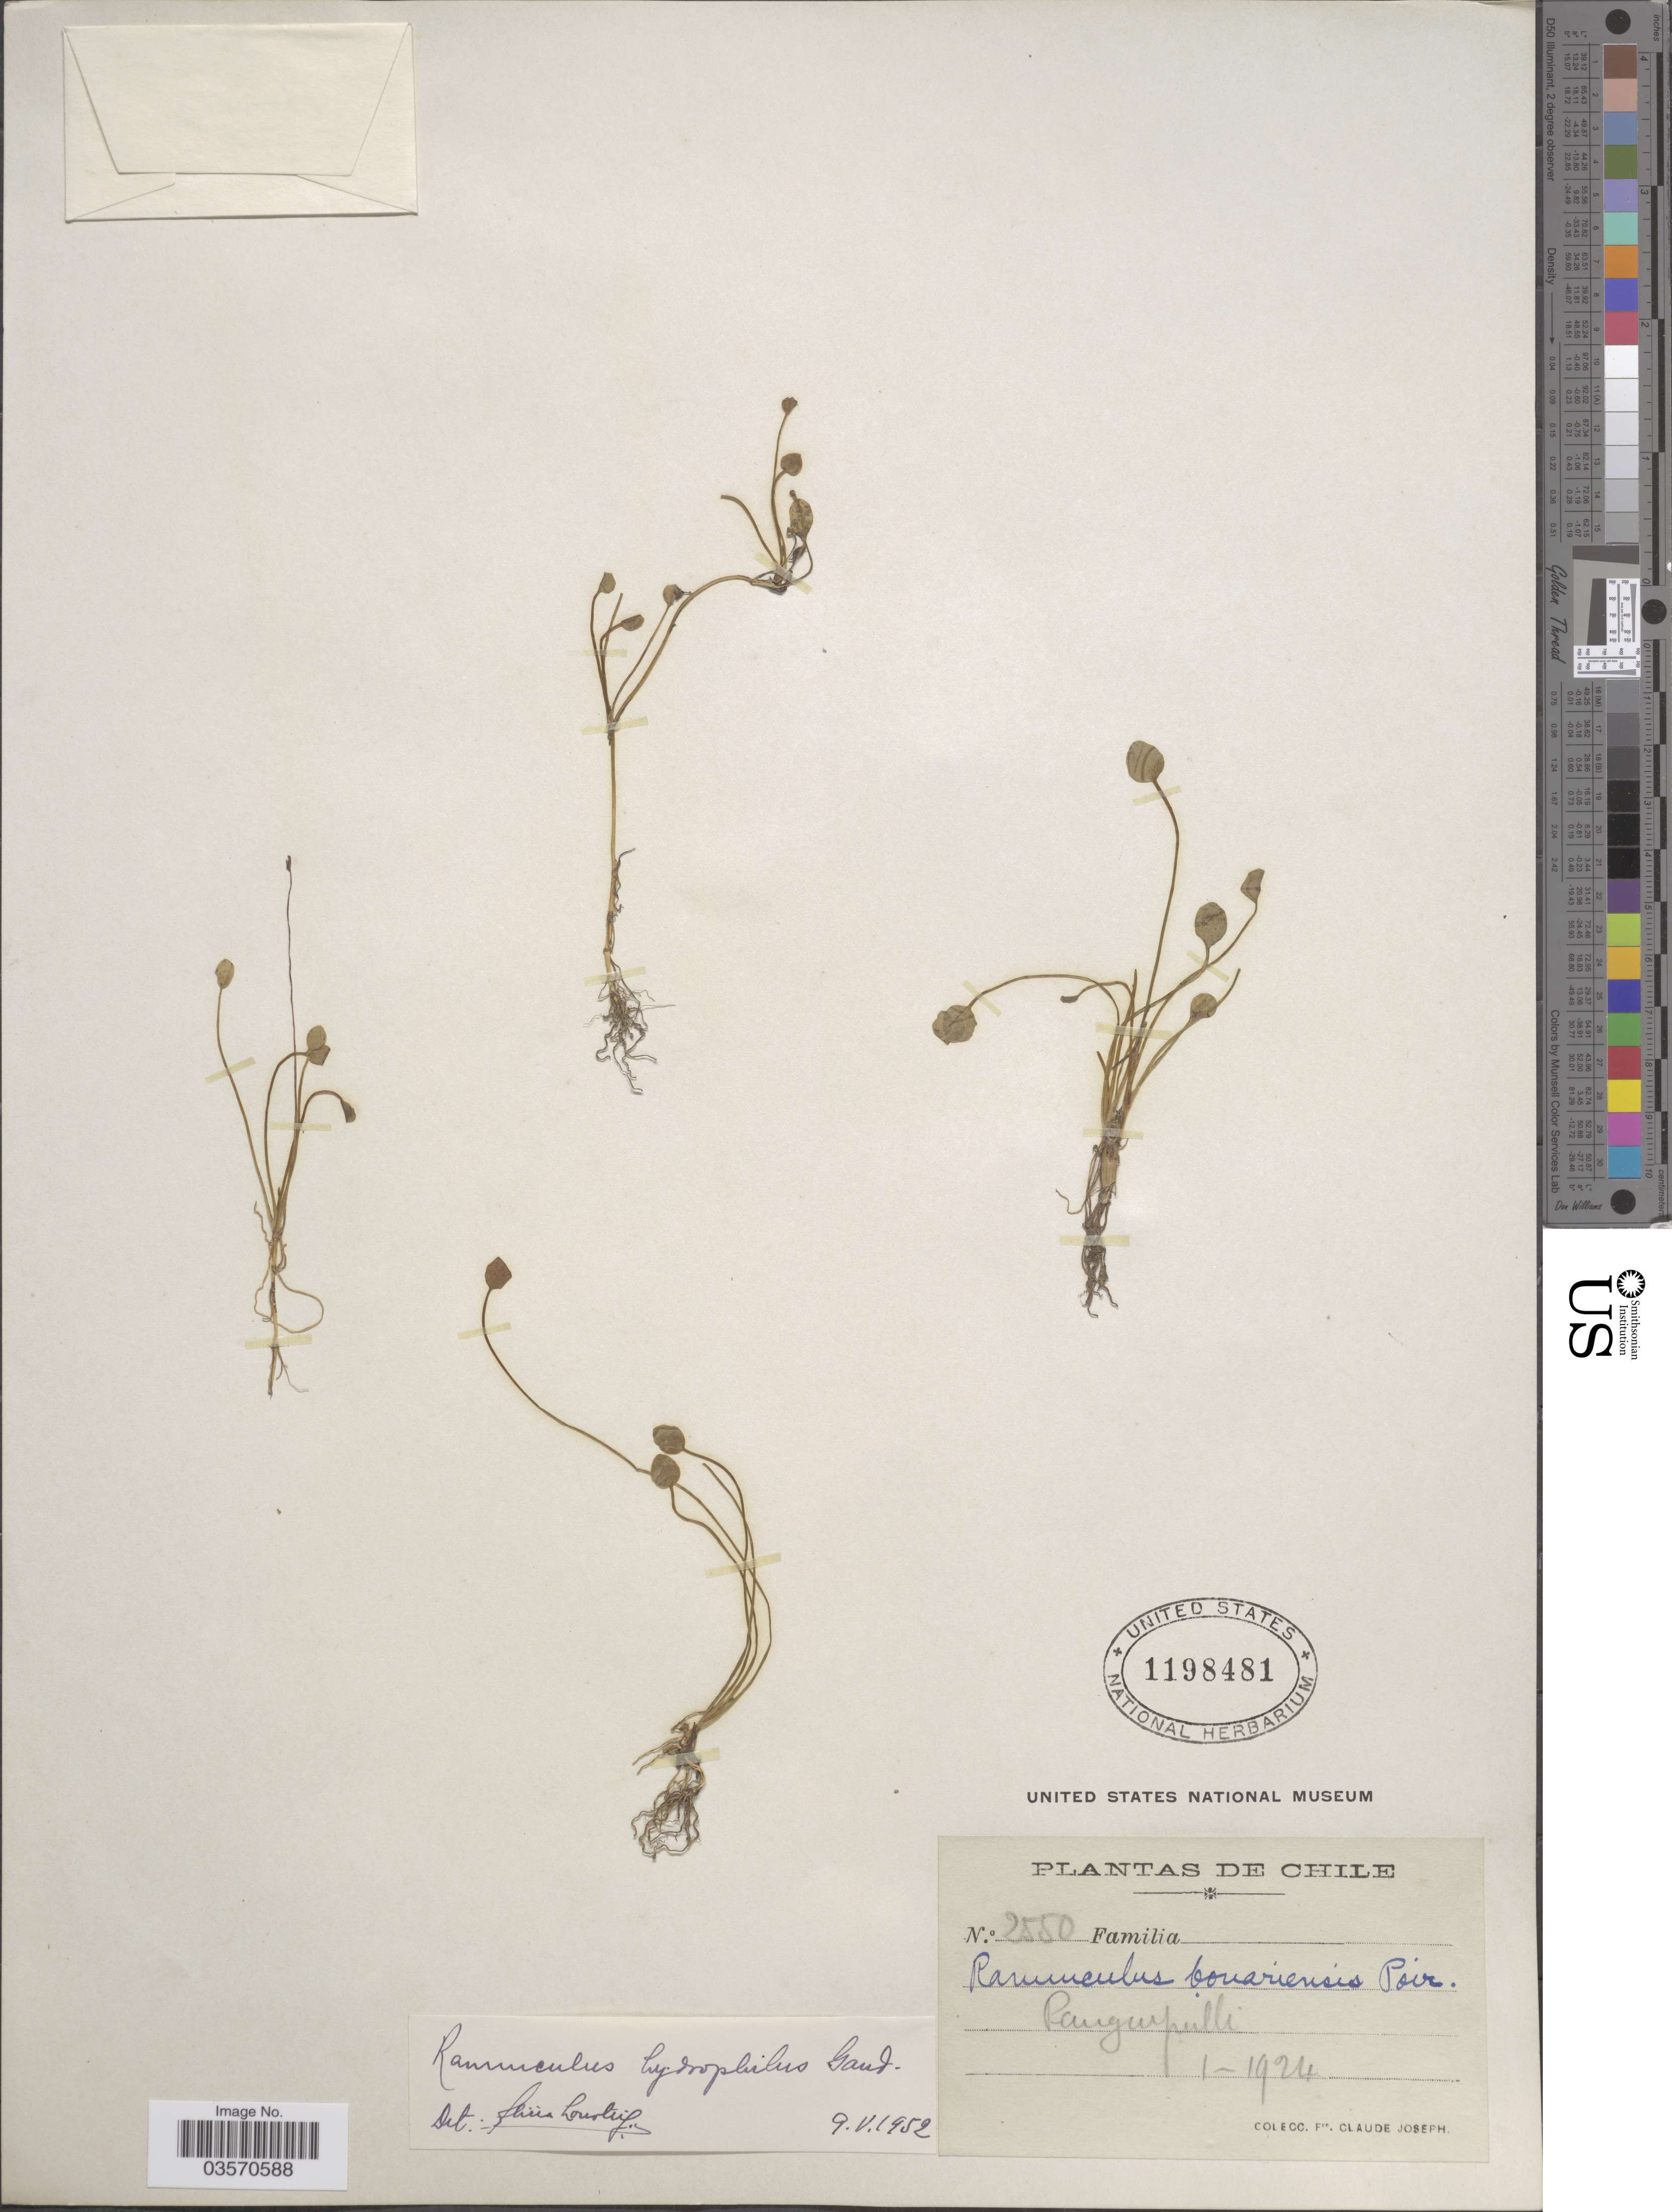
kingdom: Plantae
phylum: Tracheophyta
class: Magnoliopsida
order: Ranunculales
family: Ranunculaceae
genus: Ranunculus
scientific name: Ranunculus hydrophilus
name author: Bunge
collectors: Bro. Claude-Joseph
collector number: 2550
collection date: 1924-01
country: Chile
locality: Panguipulli.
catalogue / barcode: US 1198481